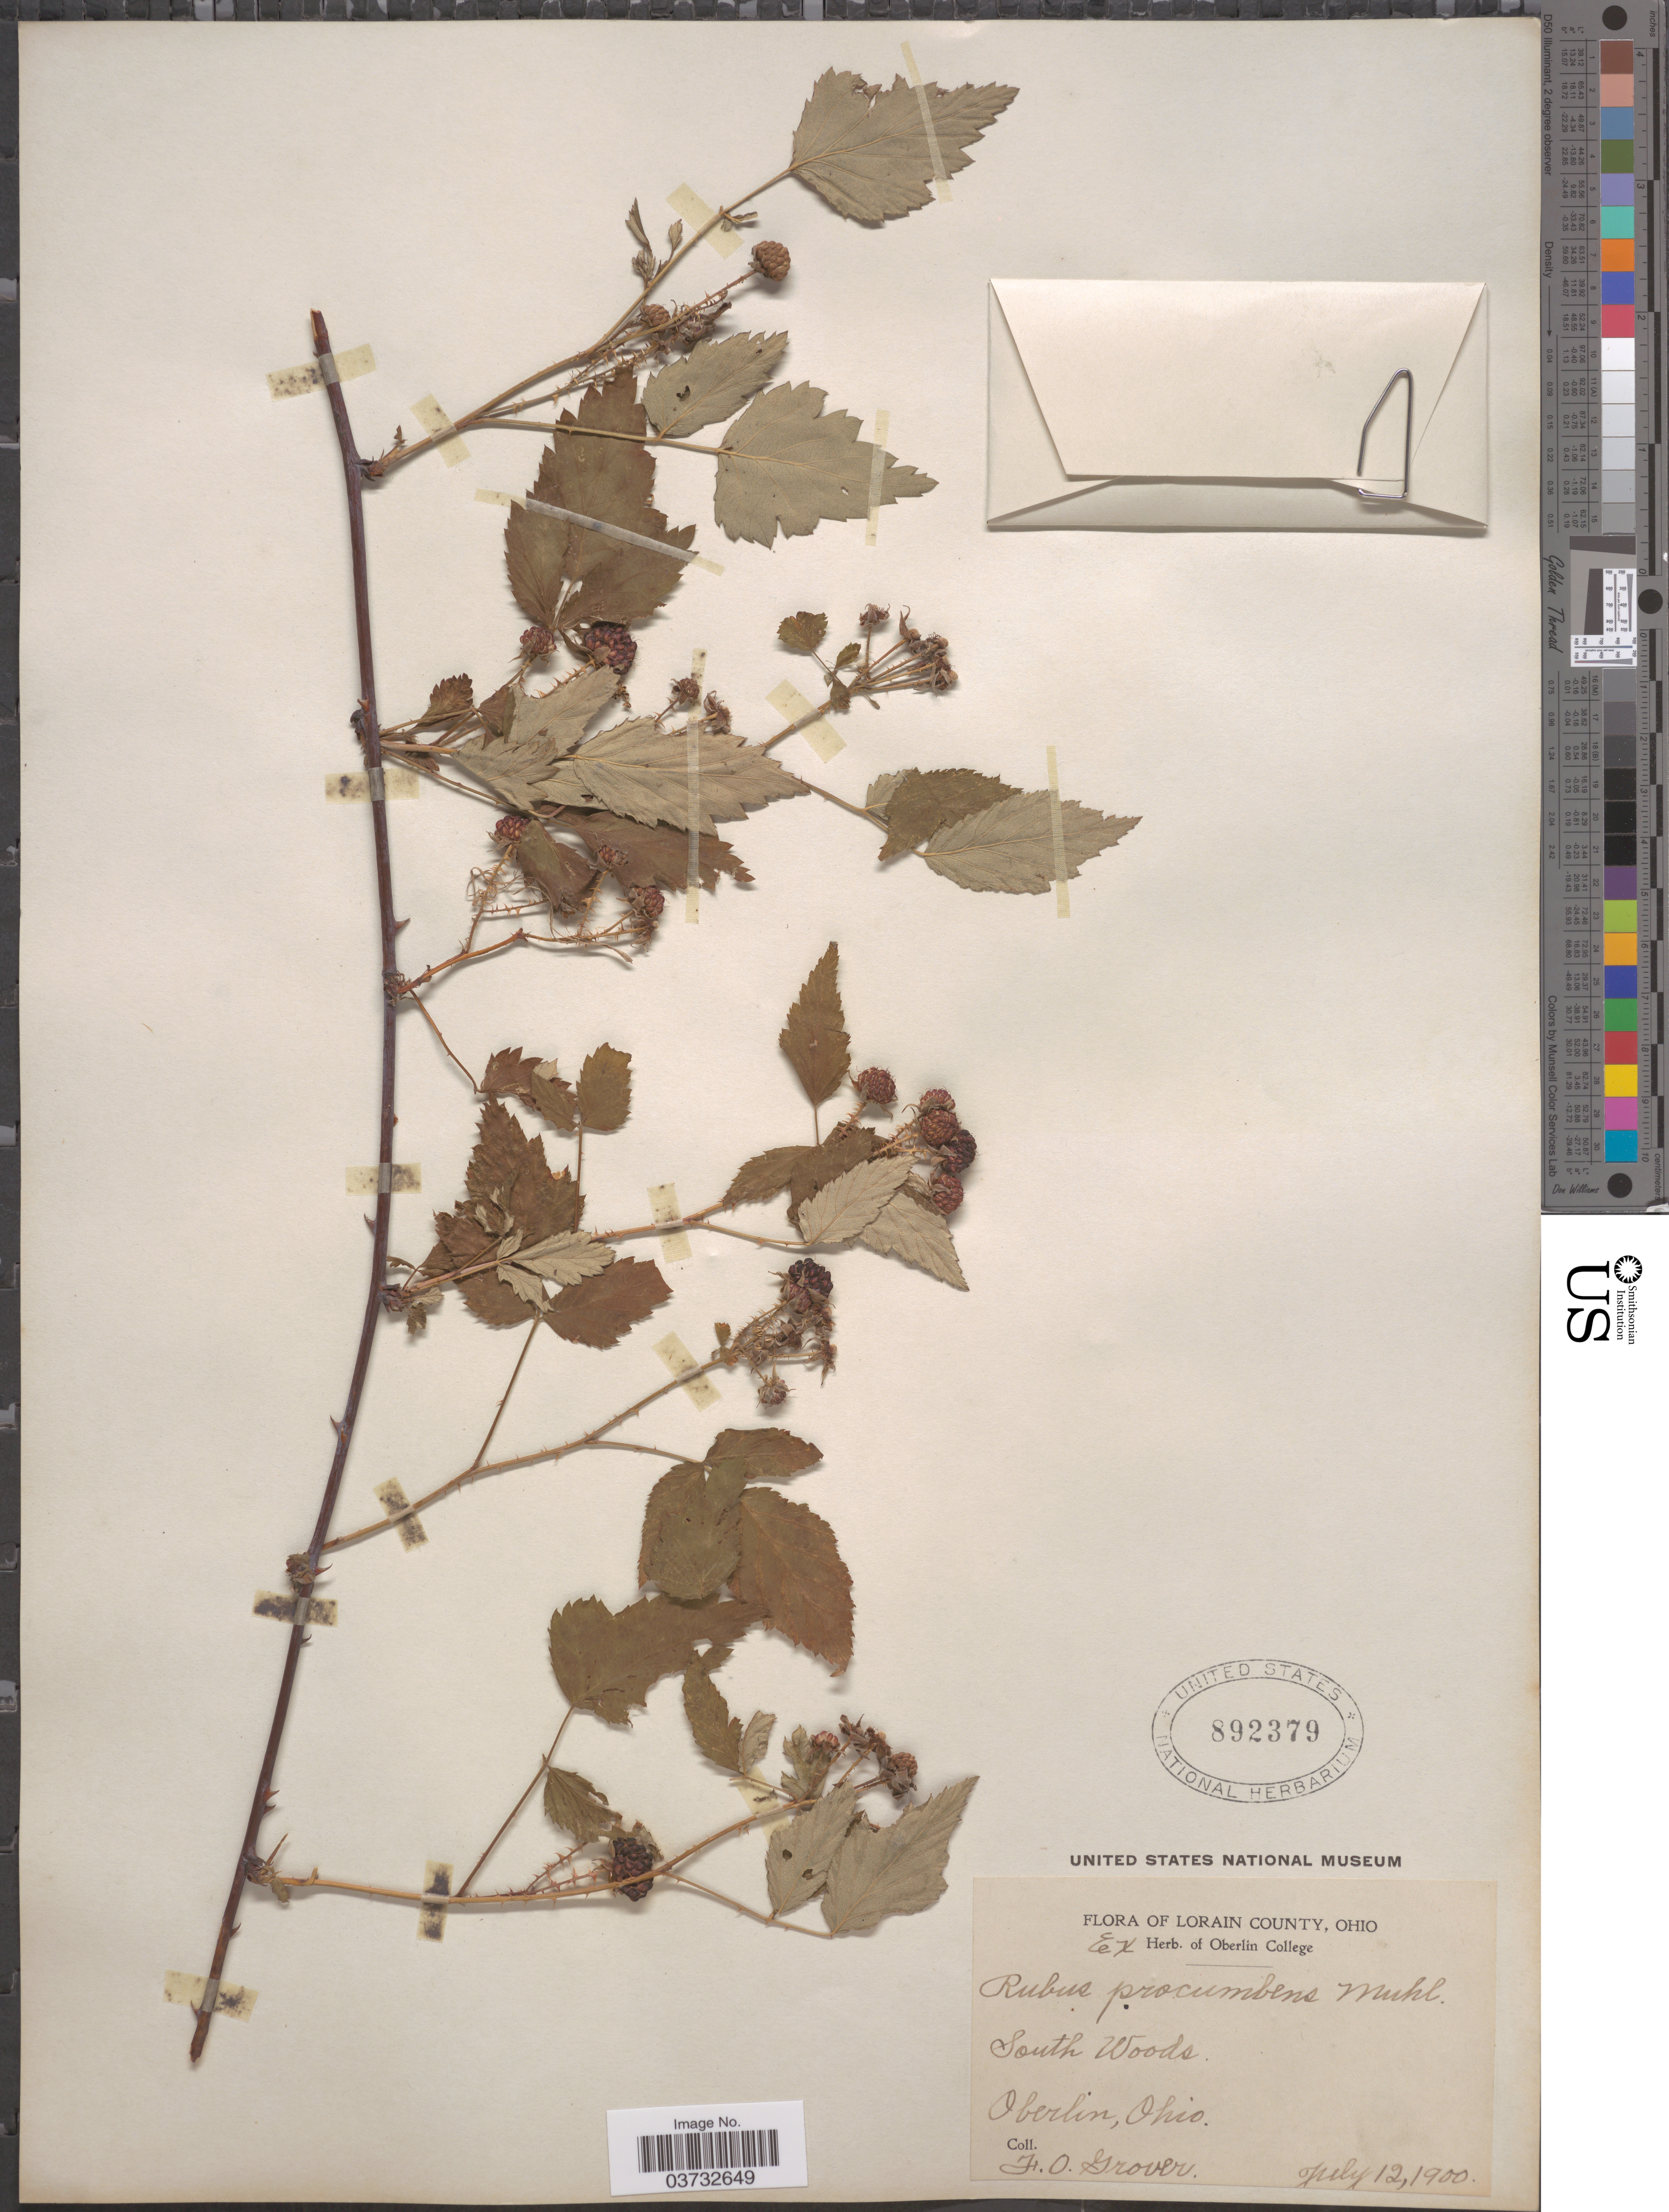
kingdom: Plantae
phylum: Tracheophyta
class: Magnoliopsida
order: Rosales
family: Rosaceae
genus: Rubus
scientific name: Rubus sp.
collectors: F. Grover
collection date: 1900-07-12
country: United States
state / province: Ohio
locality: Lorain County. South Woods. Oberlin.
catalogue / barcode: US 892379